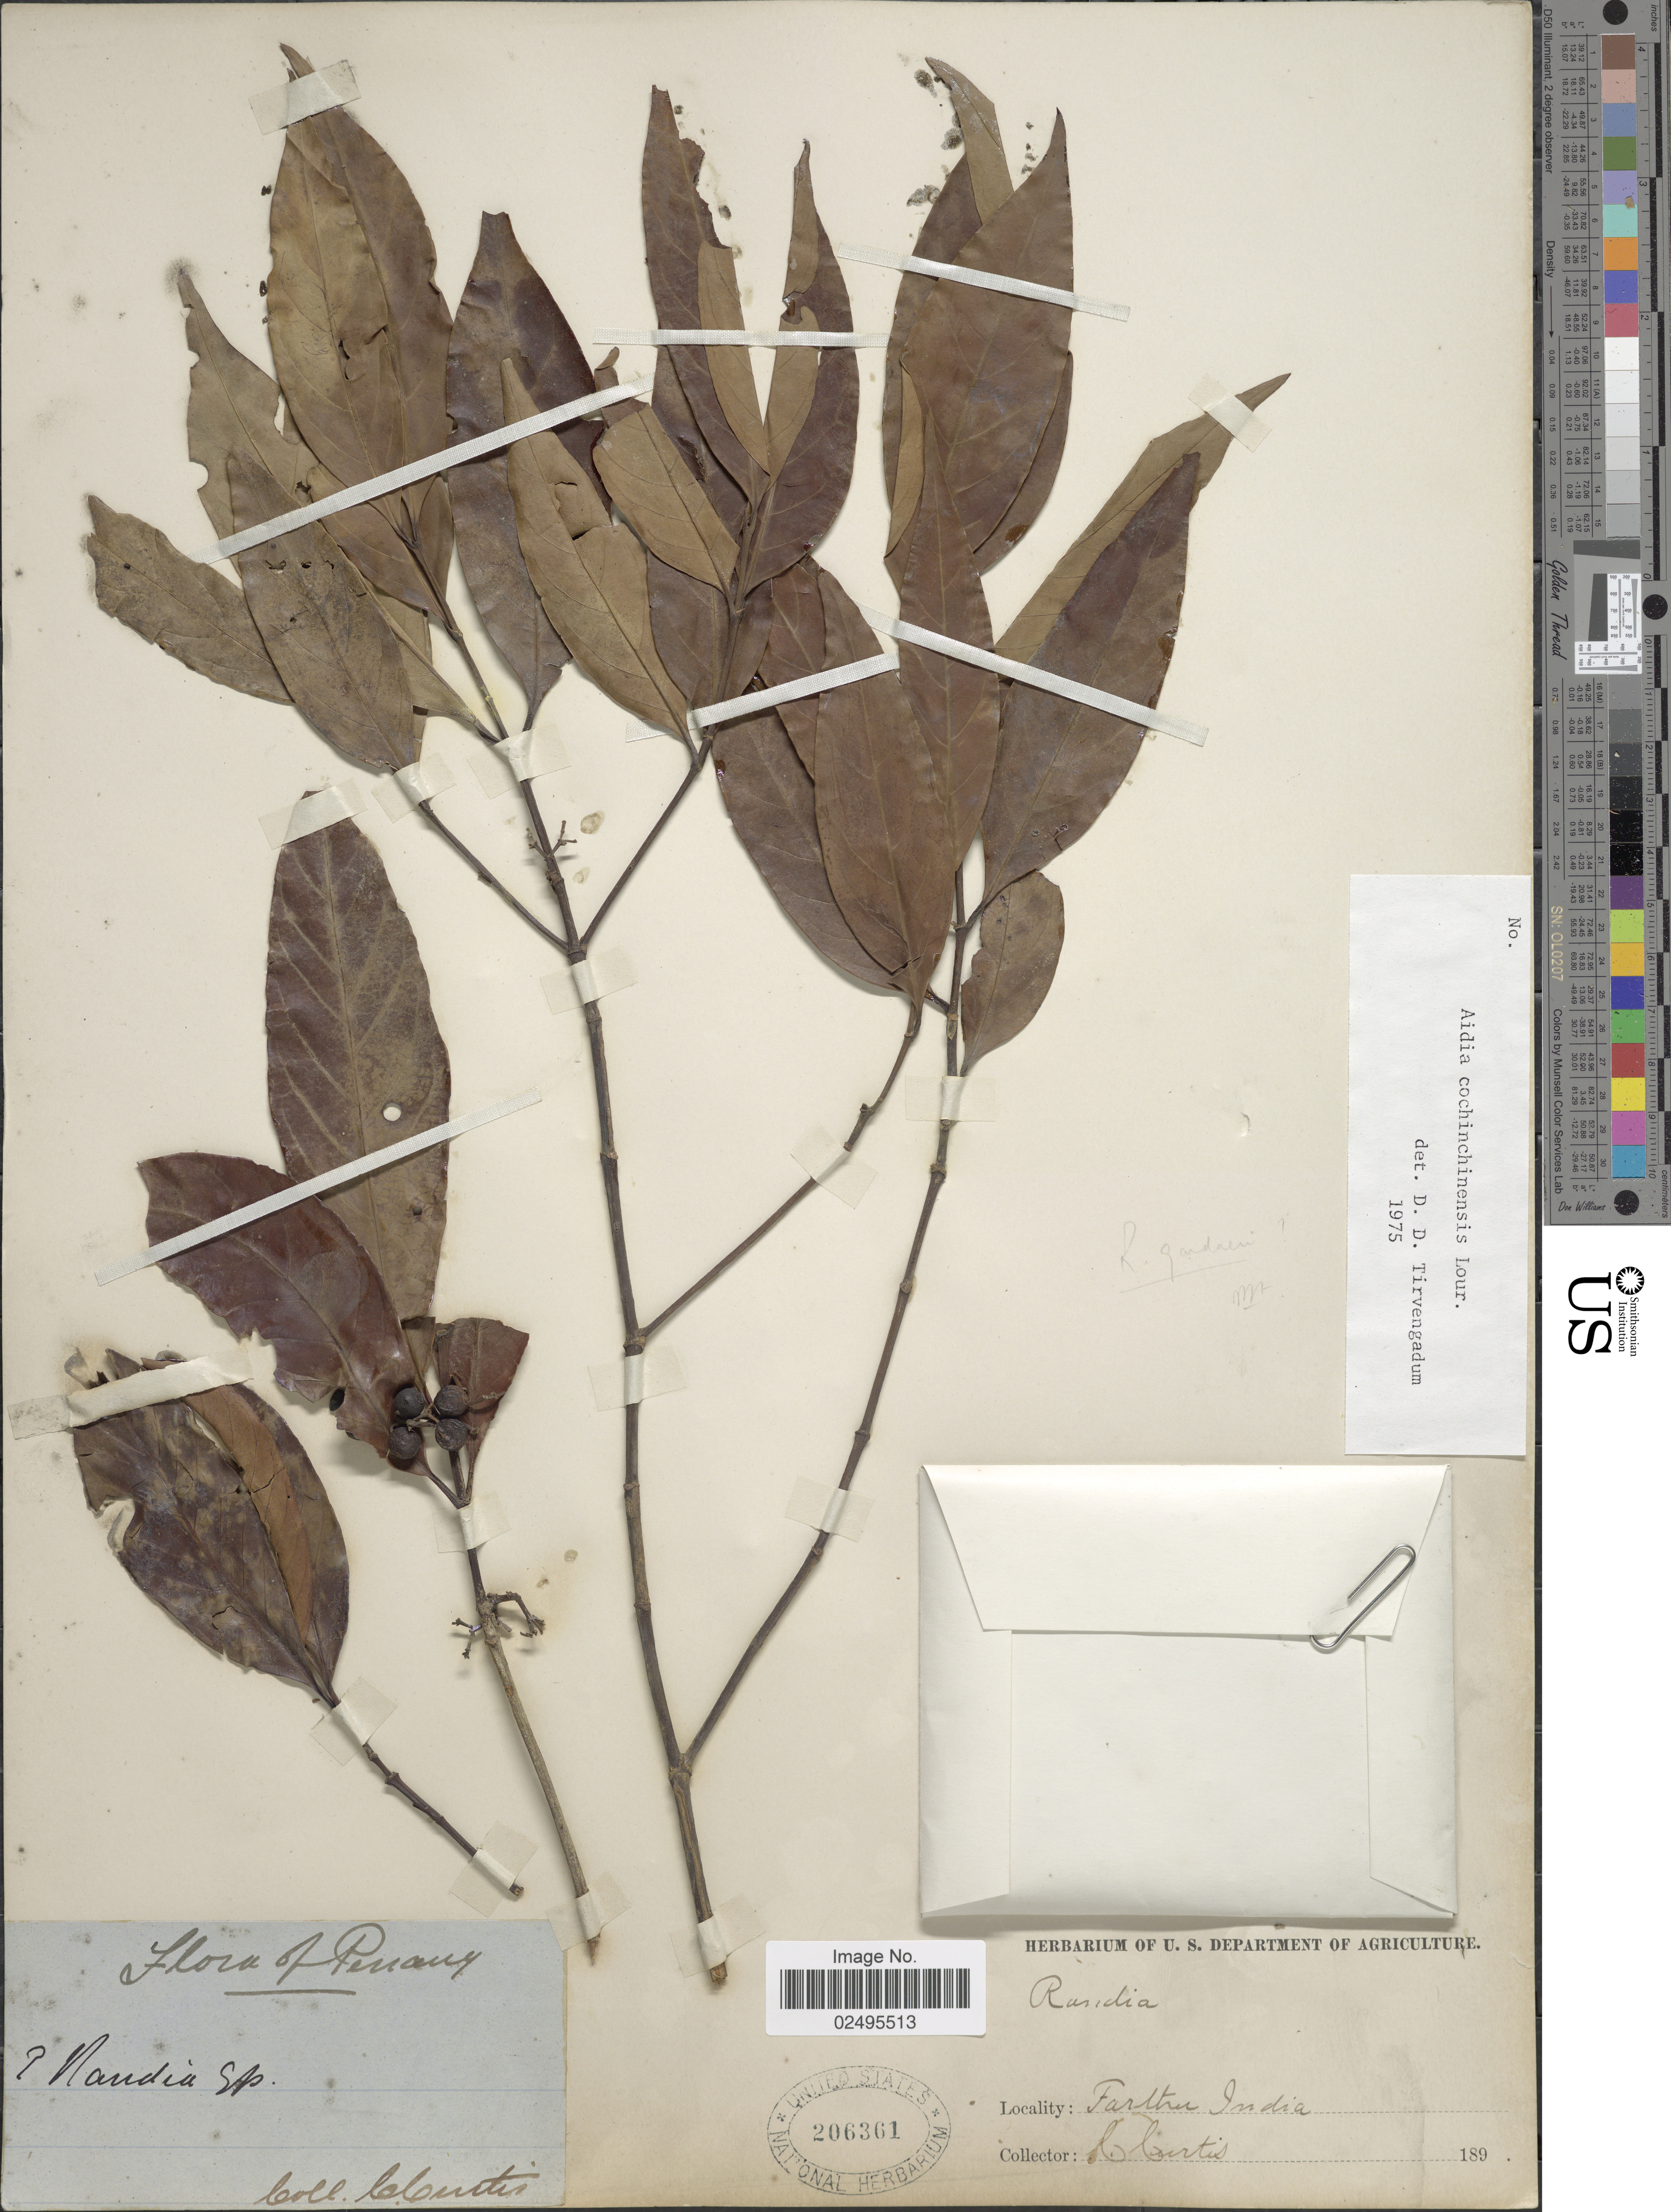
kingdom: Plantae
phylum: Tracheophyta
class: Magnoliopsida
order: Gentianales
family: Rubiaceae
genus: Aidia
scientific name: Aidia densiflora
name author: (Wall.) Masam.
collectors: C. Curtis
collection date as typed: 189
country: Malaysia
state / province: Pinang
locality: Farther India, Penang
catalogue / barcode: US 206361